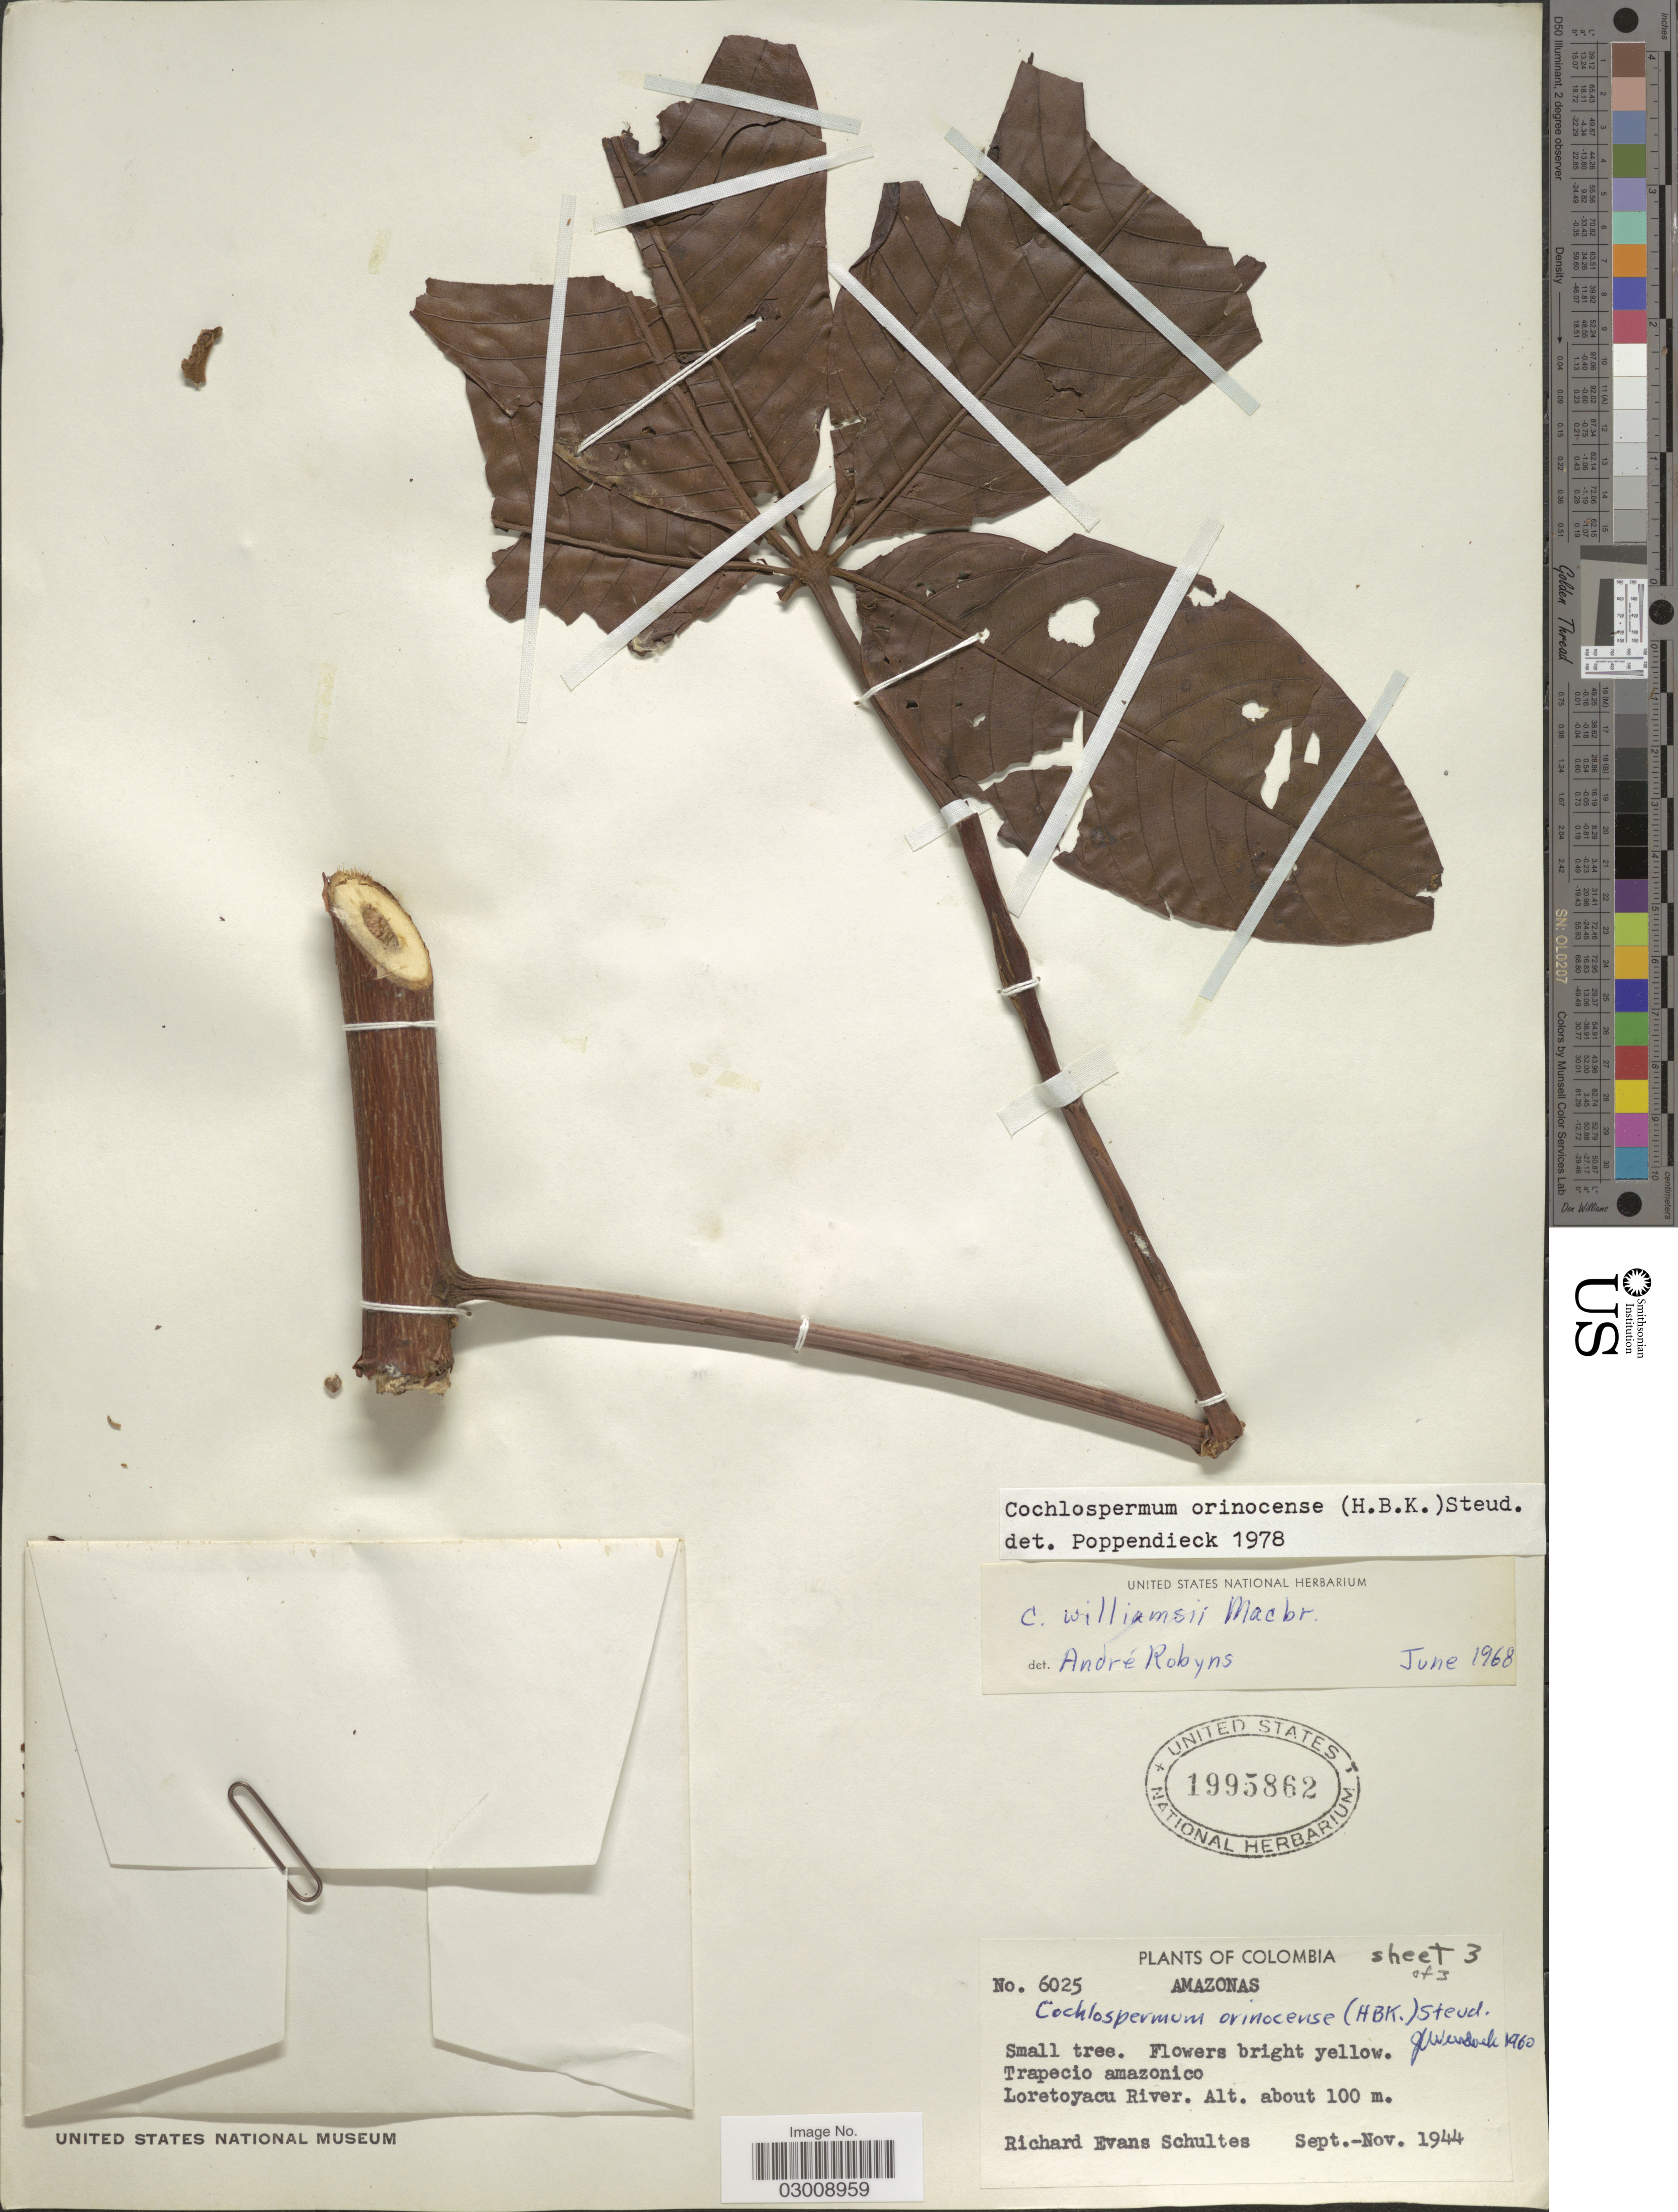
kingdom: Plantae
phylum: Tracheophyta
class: Magnoliopsida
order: Malvales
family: Cochlospermaceae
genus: Cochlospermum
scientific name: Cochlospermum orinocense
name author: (Kunth) Steud.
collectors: R. E. Schultes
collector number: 6025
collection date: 1944-09/1944-11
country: Colombia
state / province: Amazônas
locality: Trapecio amazonico. Loretoyacu River.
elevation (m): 100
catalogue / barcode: US 1995862